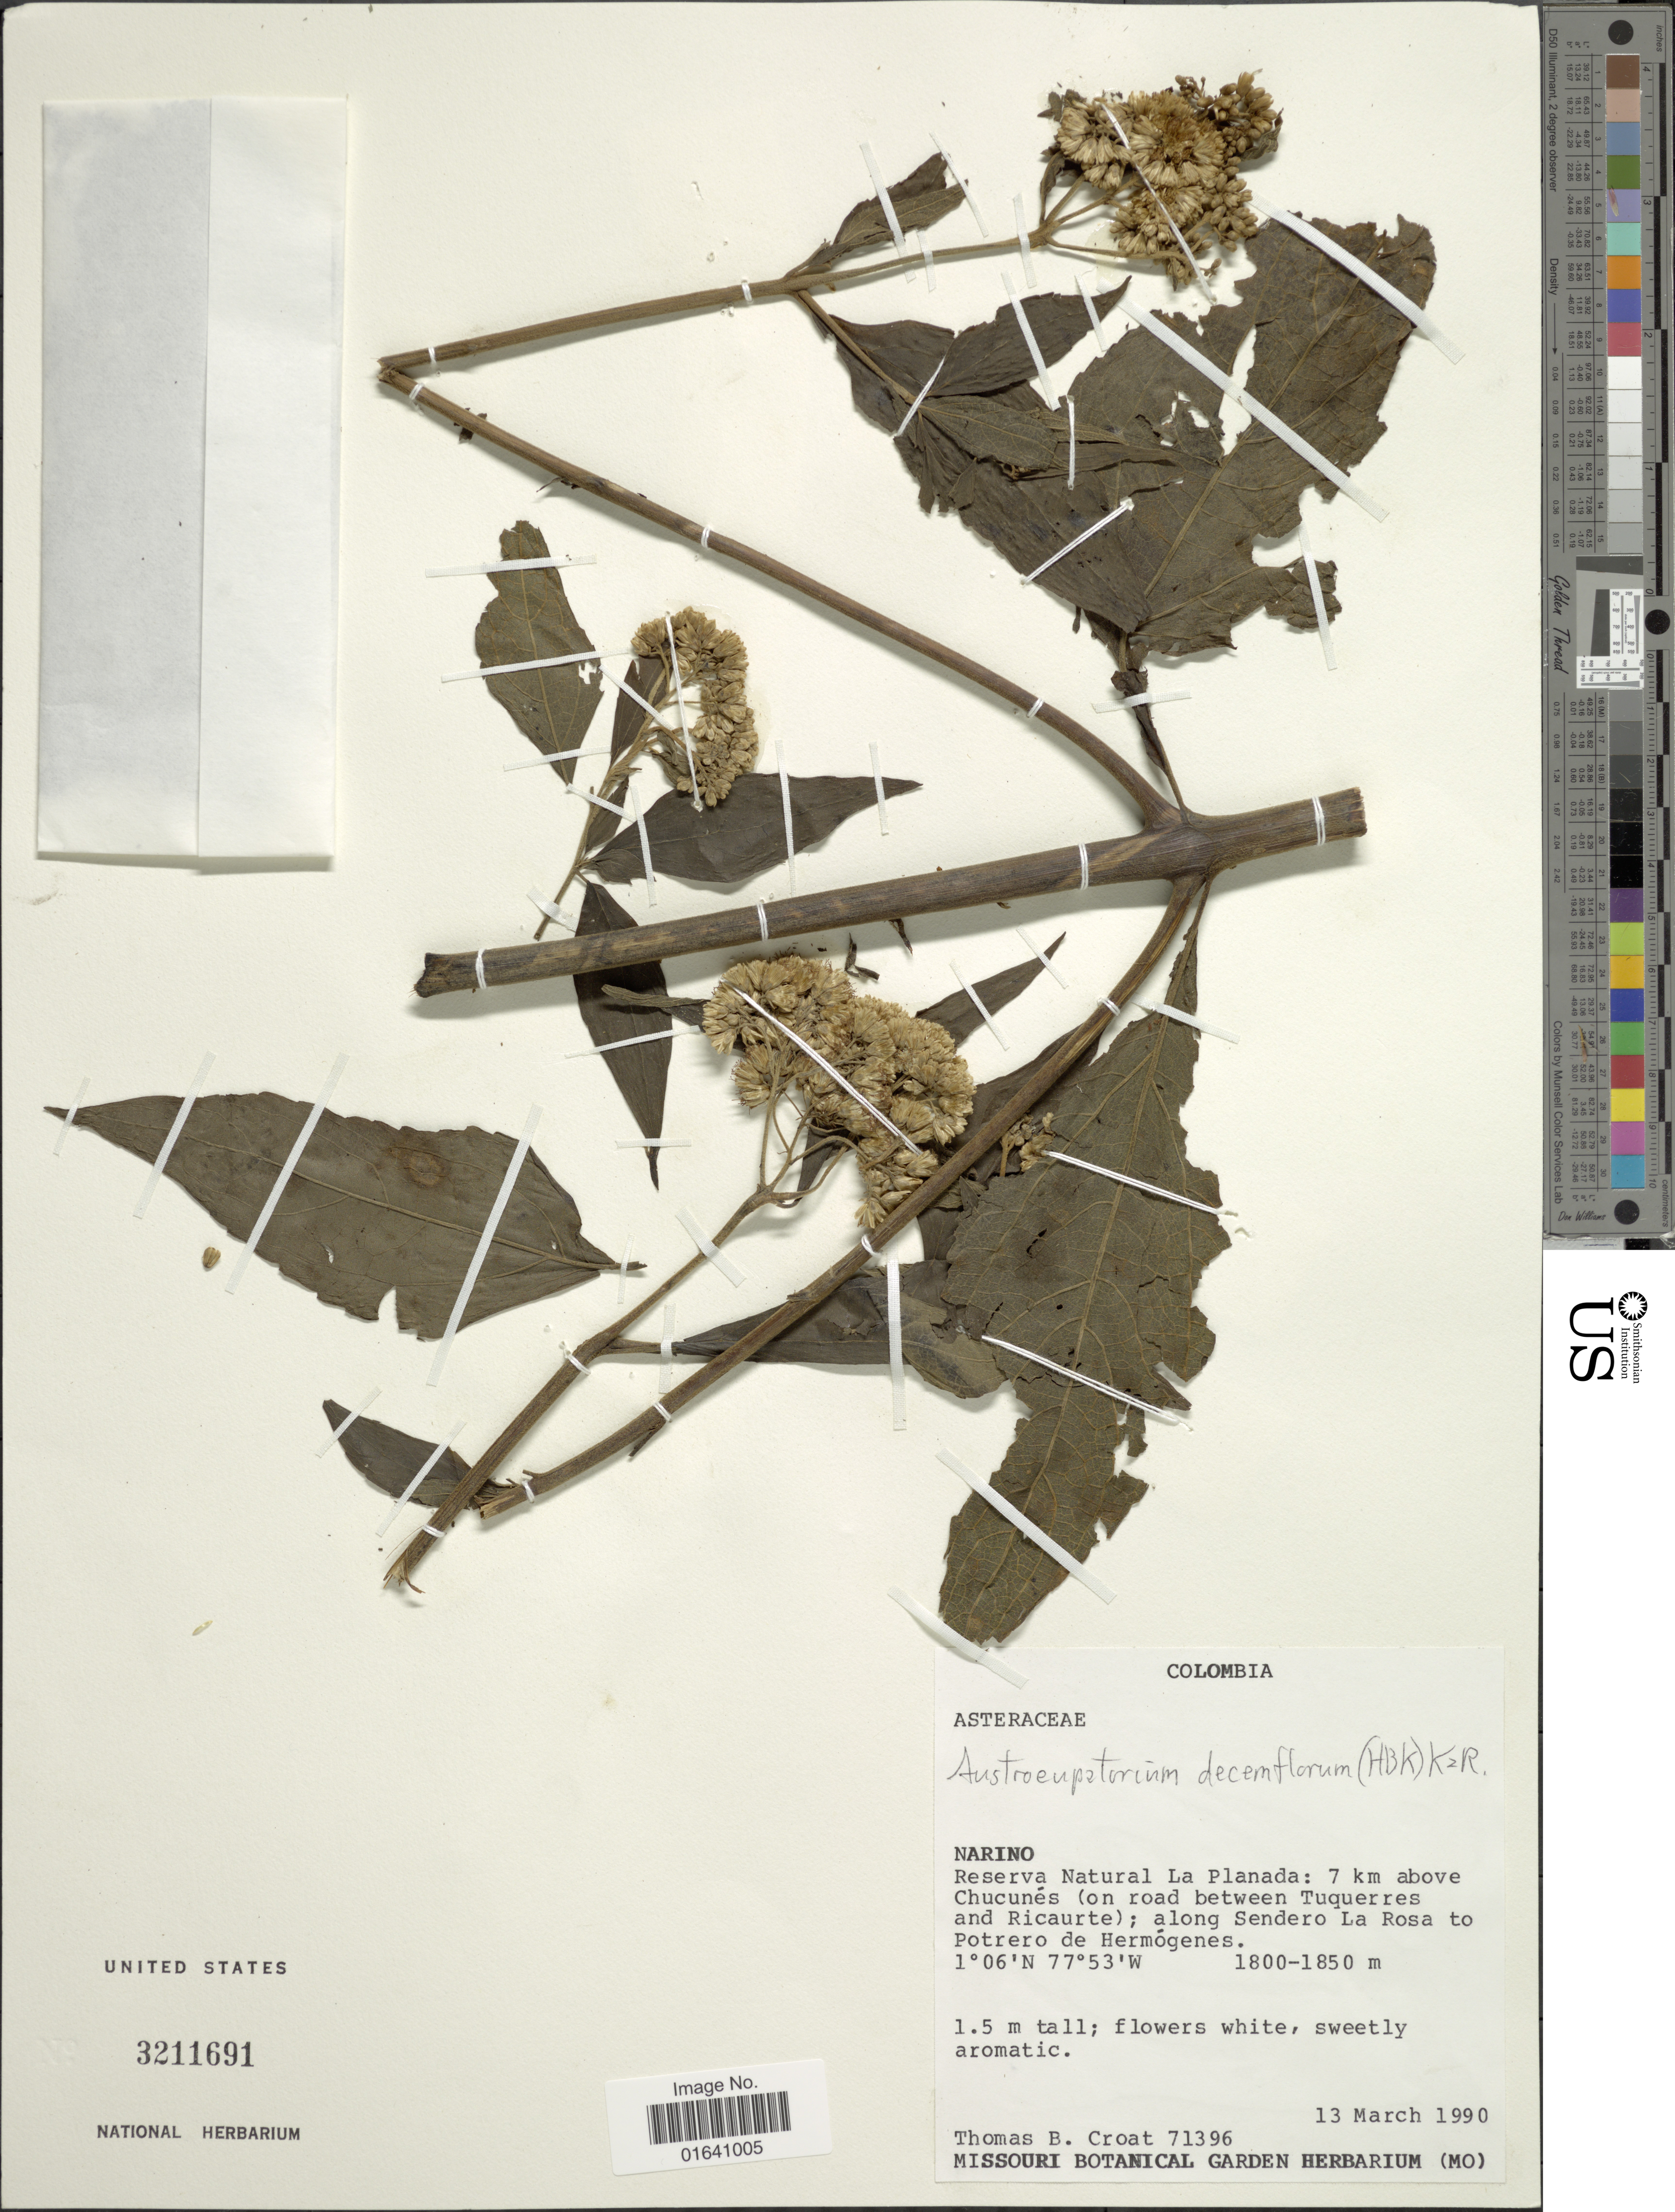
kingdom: Plantae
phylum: Tracheophyta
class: Magnoliopsida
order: Asterales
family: Asteraceae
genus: Austroeupatorium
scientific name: Austroeupatorium decemflorum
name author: (DC.) R.M. King & H. Rob.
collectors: T. B. Croat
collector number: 71396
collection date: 1990-03-13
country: Colombia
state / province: Nariño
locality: Reserva Natural La Planada: 7 km above Chcunés (on road between Tuquerres and Ricuarte); along Sendero La Rosa to Potrero de Hermógenes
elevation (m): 1800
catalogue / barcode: US 3211691